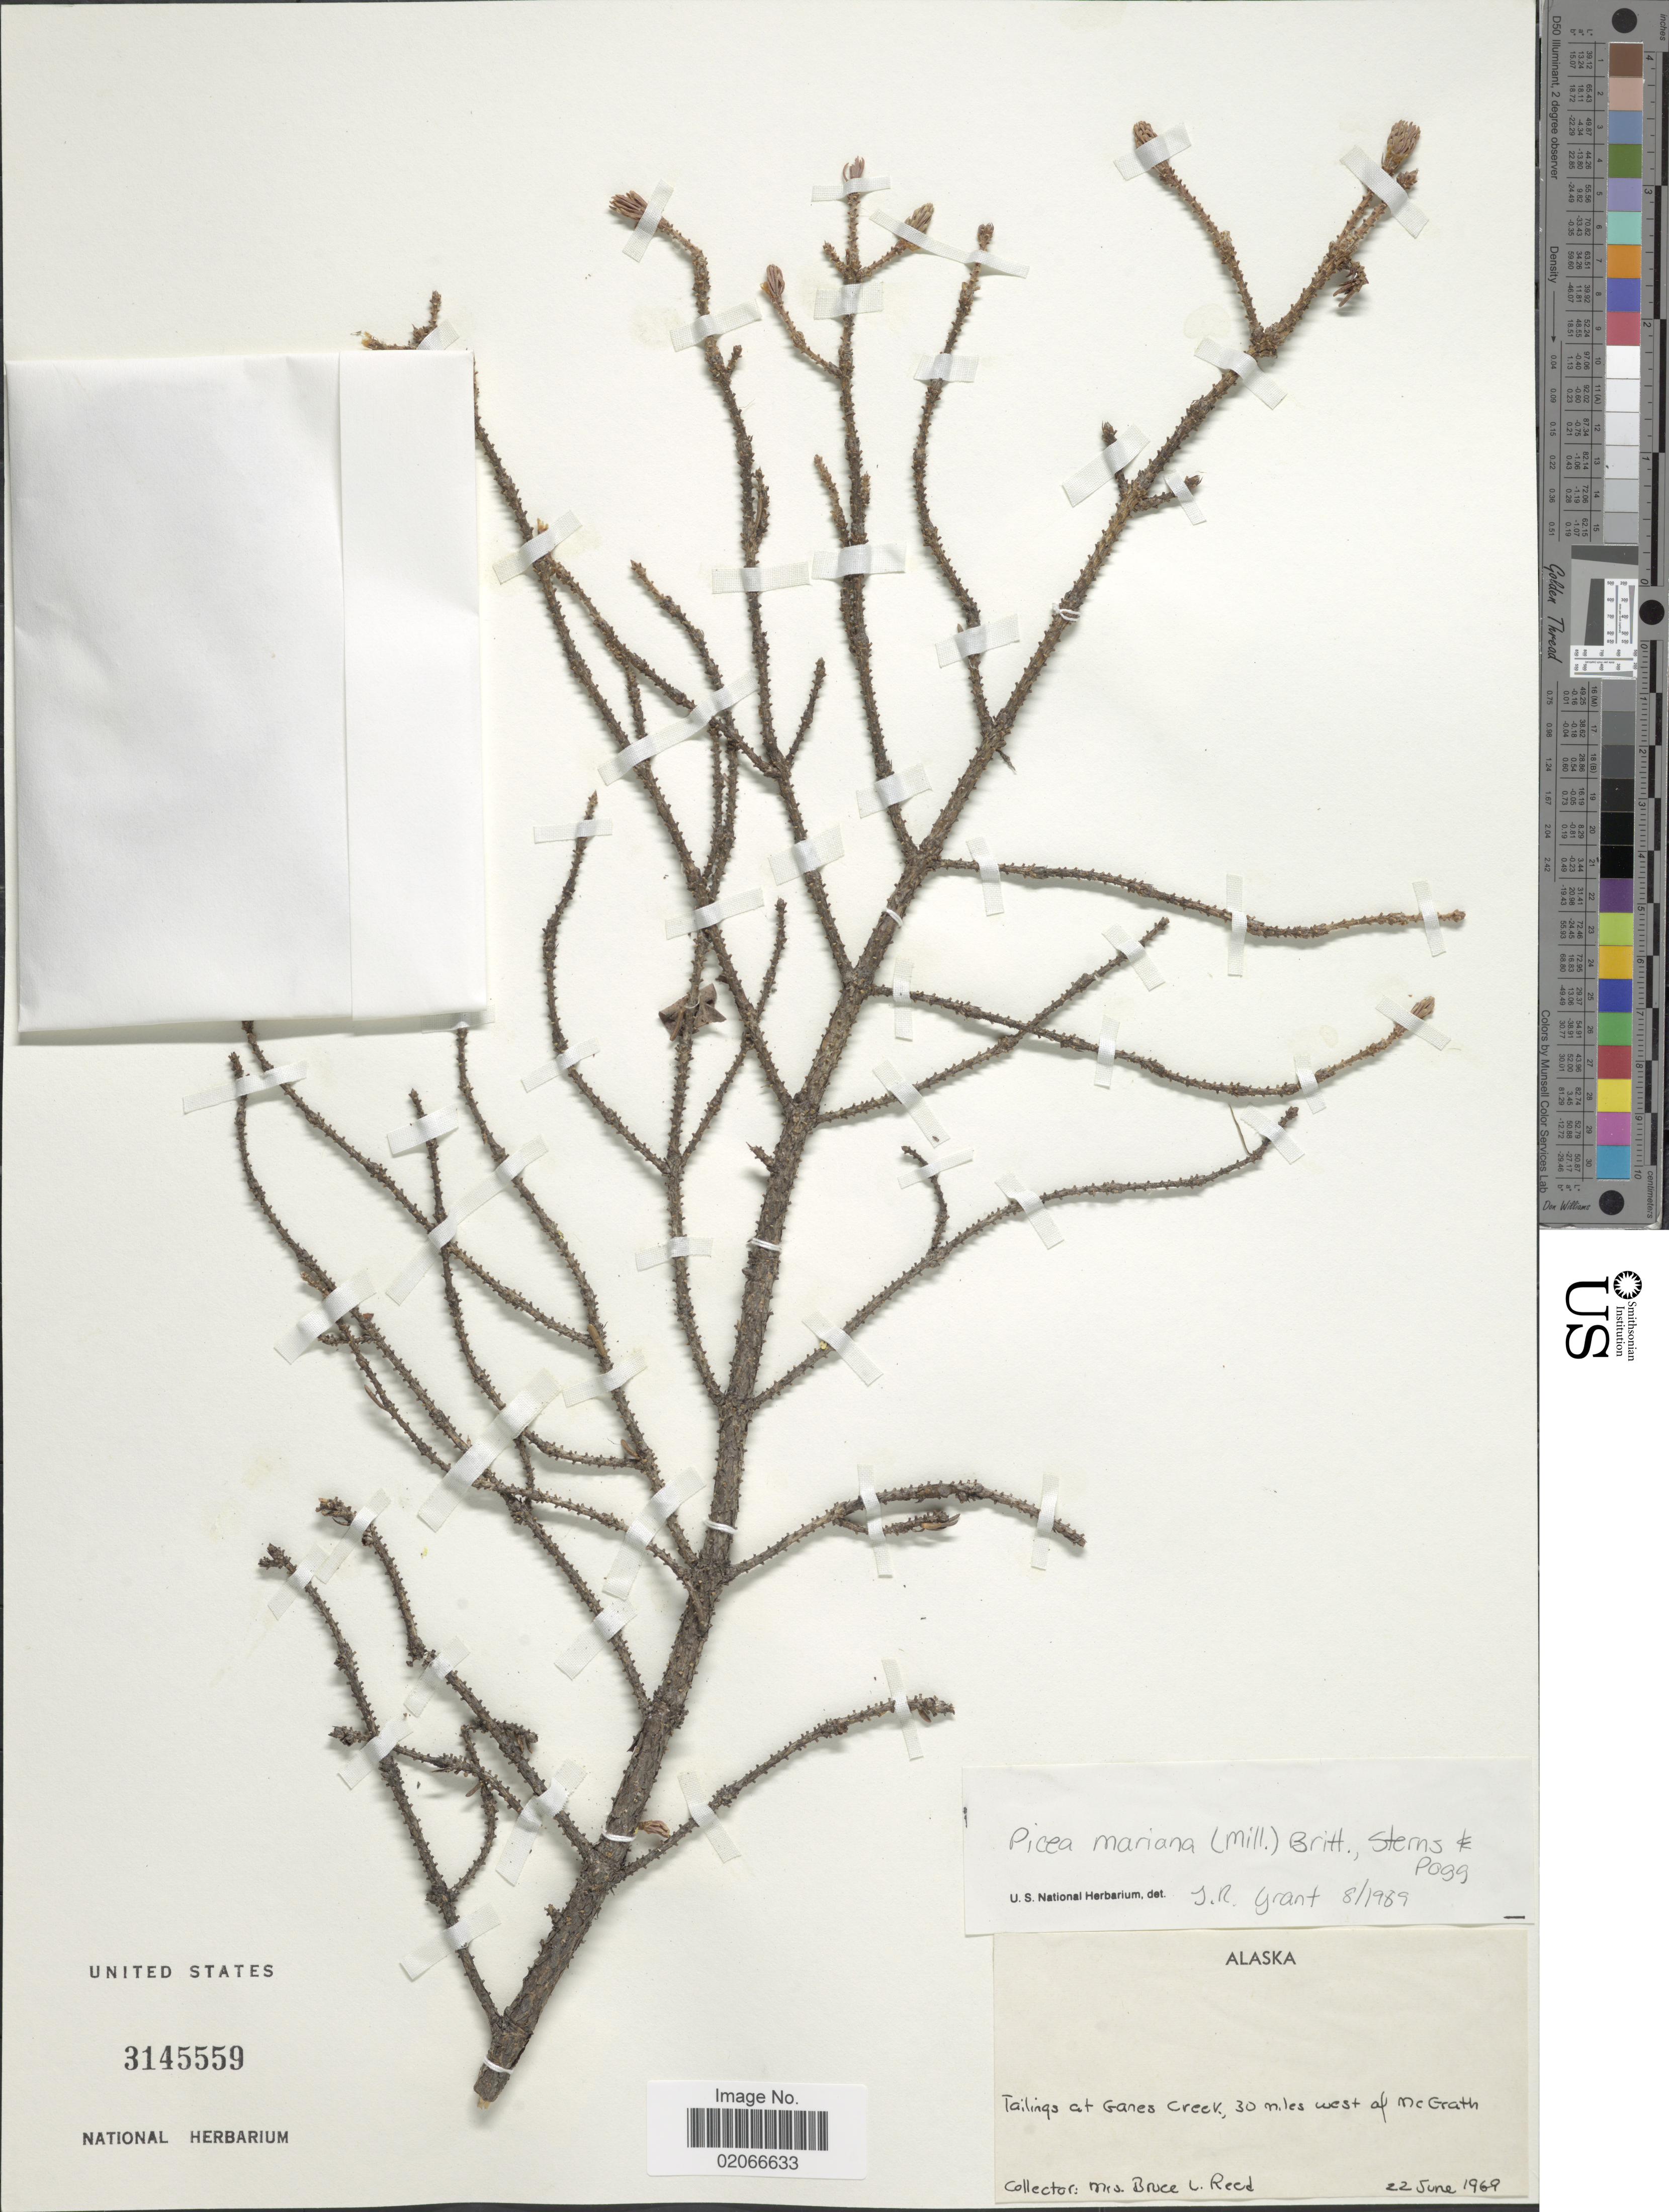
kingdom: Plantae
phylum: Tracheophyta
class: Pinopsida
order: Pinales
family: Pinaceae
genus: Picea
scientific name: Picea mariana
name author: (Mill.) Britton, Stearns & Poggenb.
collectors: B. Reed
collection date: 1969-06-25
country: United States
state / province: Alaska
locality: Tailings at Ganes Creek, 30 miles west of McGrath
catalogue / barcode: US 3145559